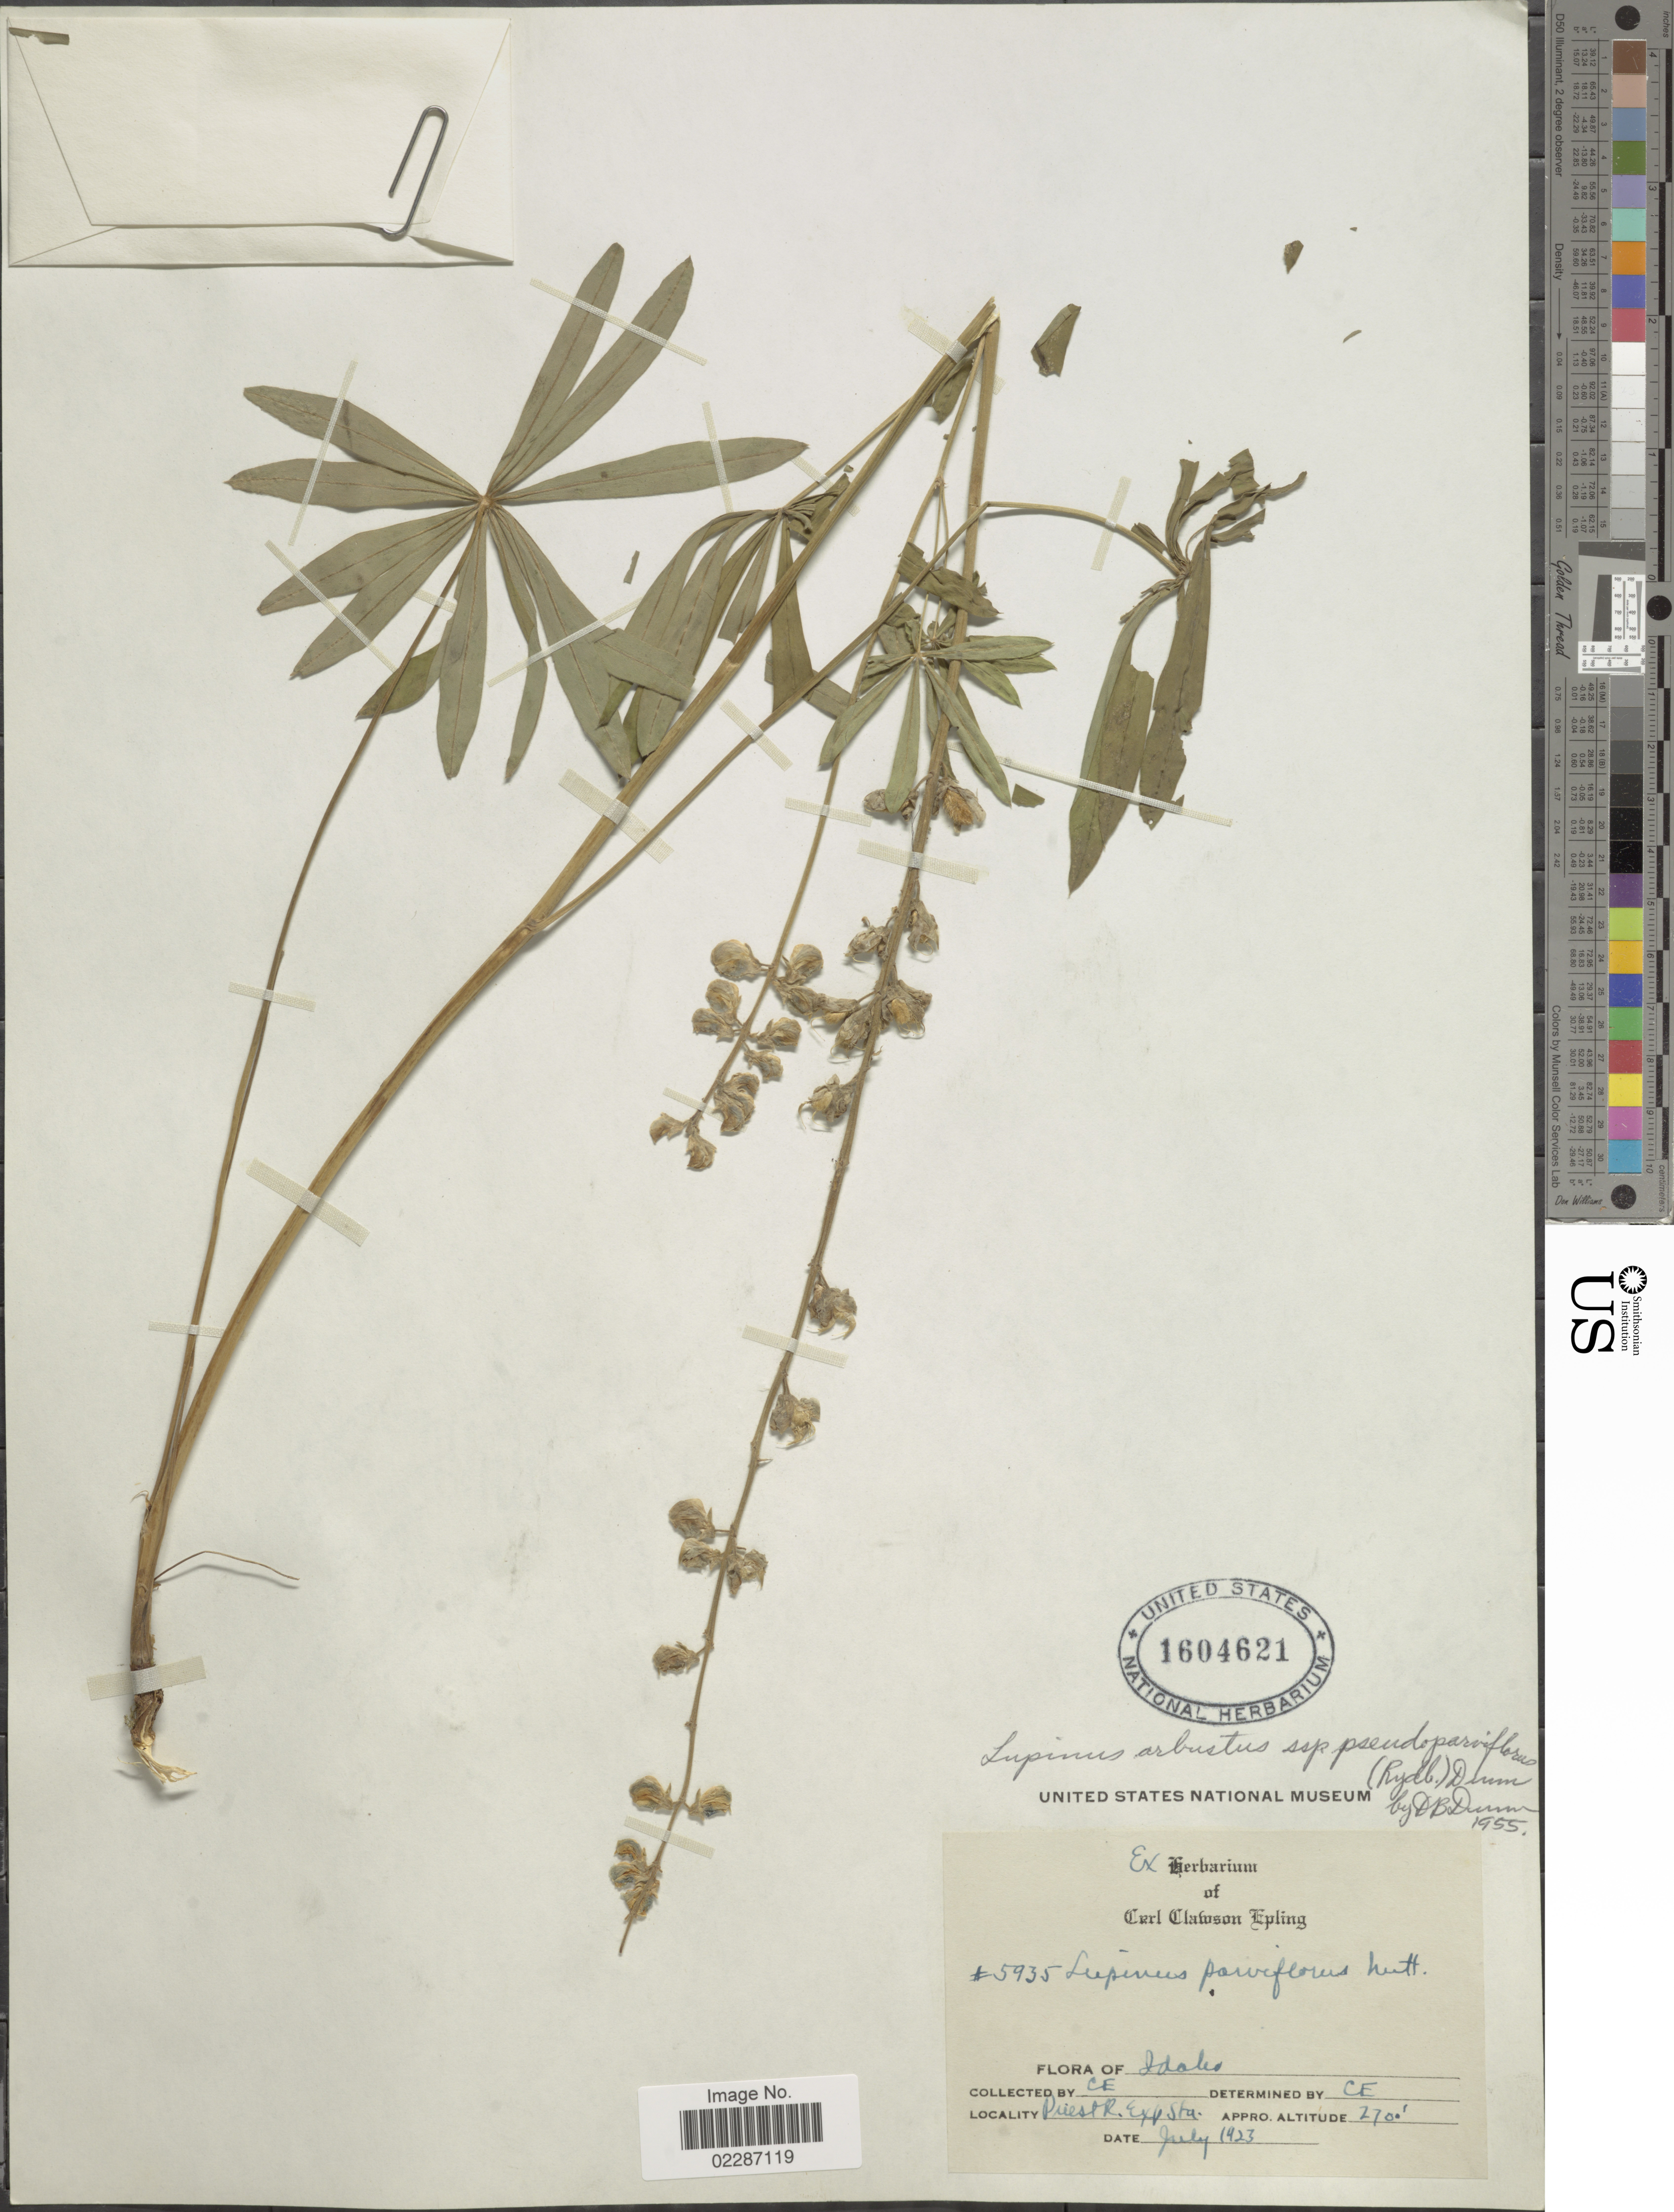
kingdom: Plantae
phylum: Tracheophyta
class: Magnoliopsida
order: Fabales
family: Fabaceae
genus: Lupinus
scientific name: Lupinus pseudoparviflorus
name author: Rydb.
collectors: C. C. Epling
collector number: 5935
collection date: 1923-07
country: United States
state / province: Idaho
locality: Priestr. Expsta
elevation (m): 823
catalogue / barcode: US 1604621